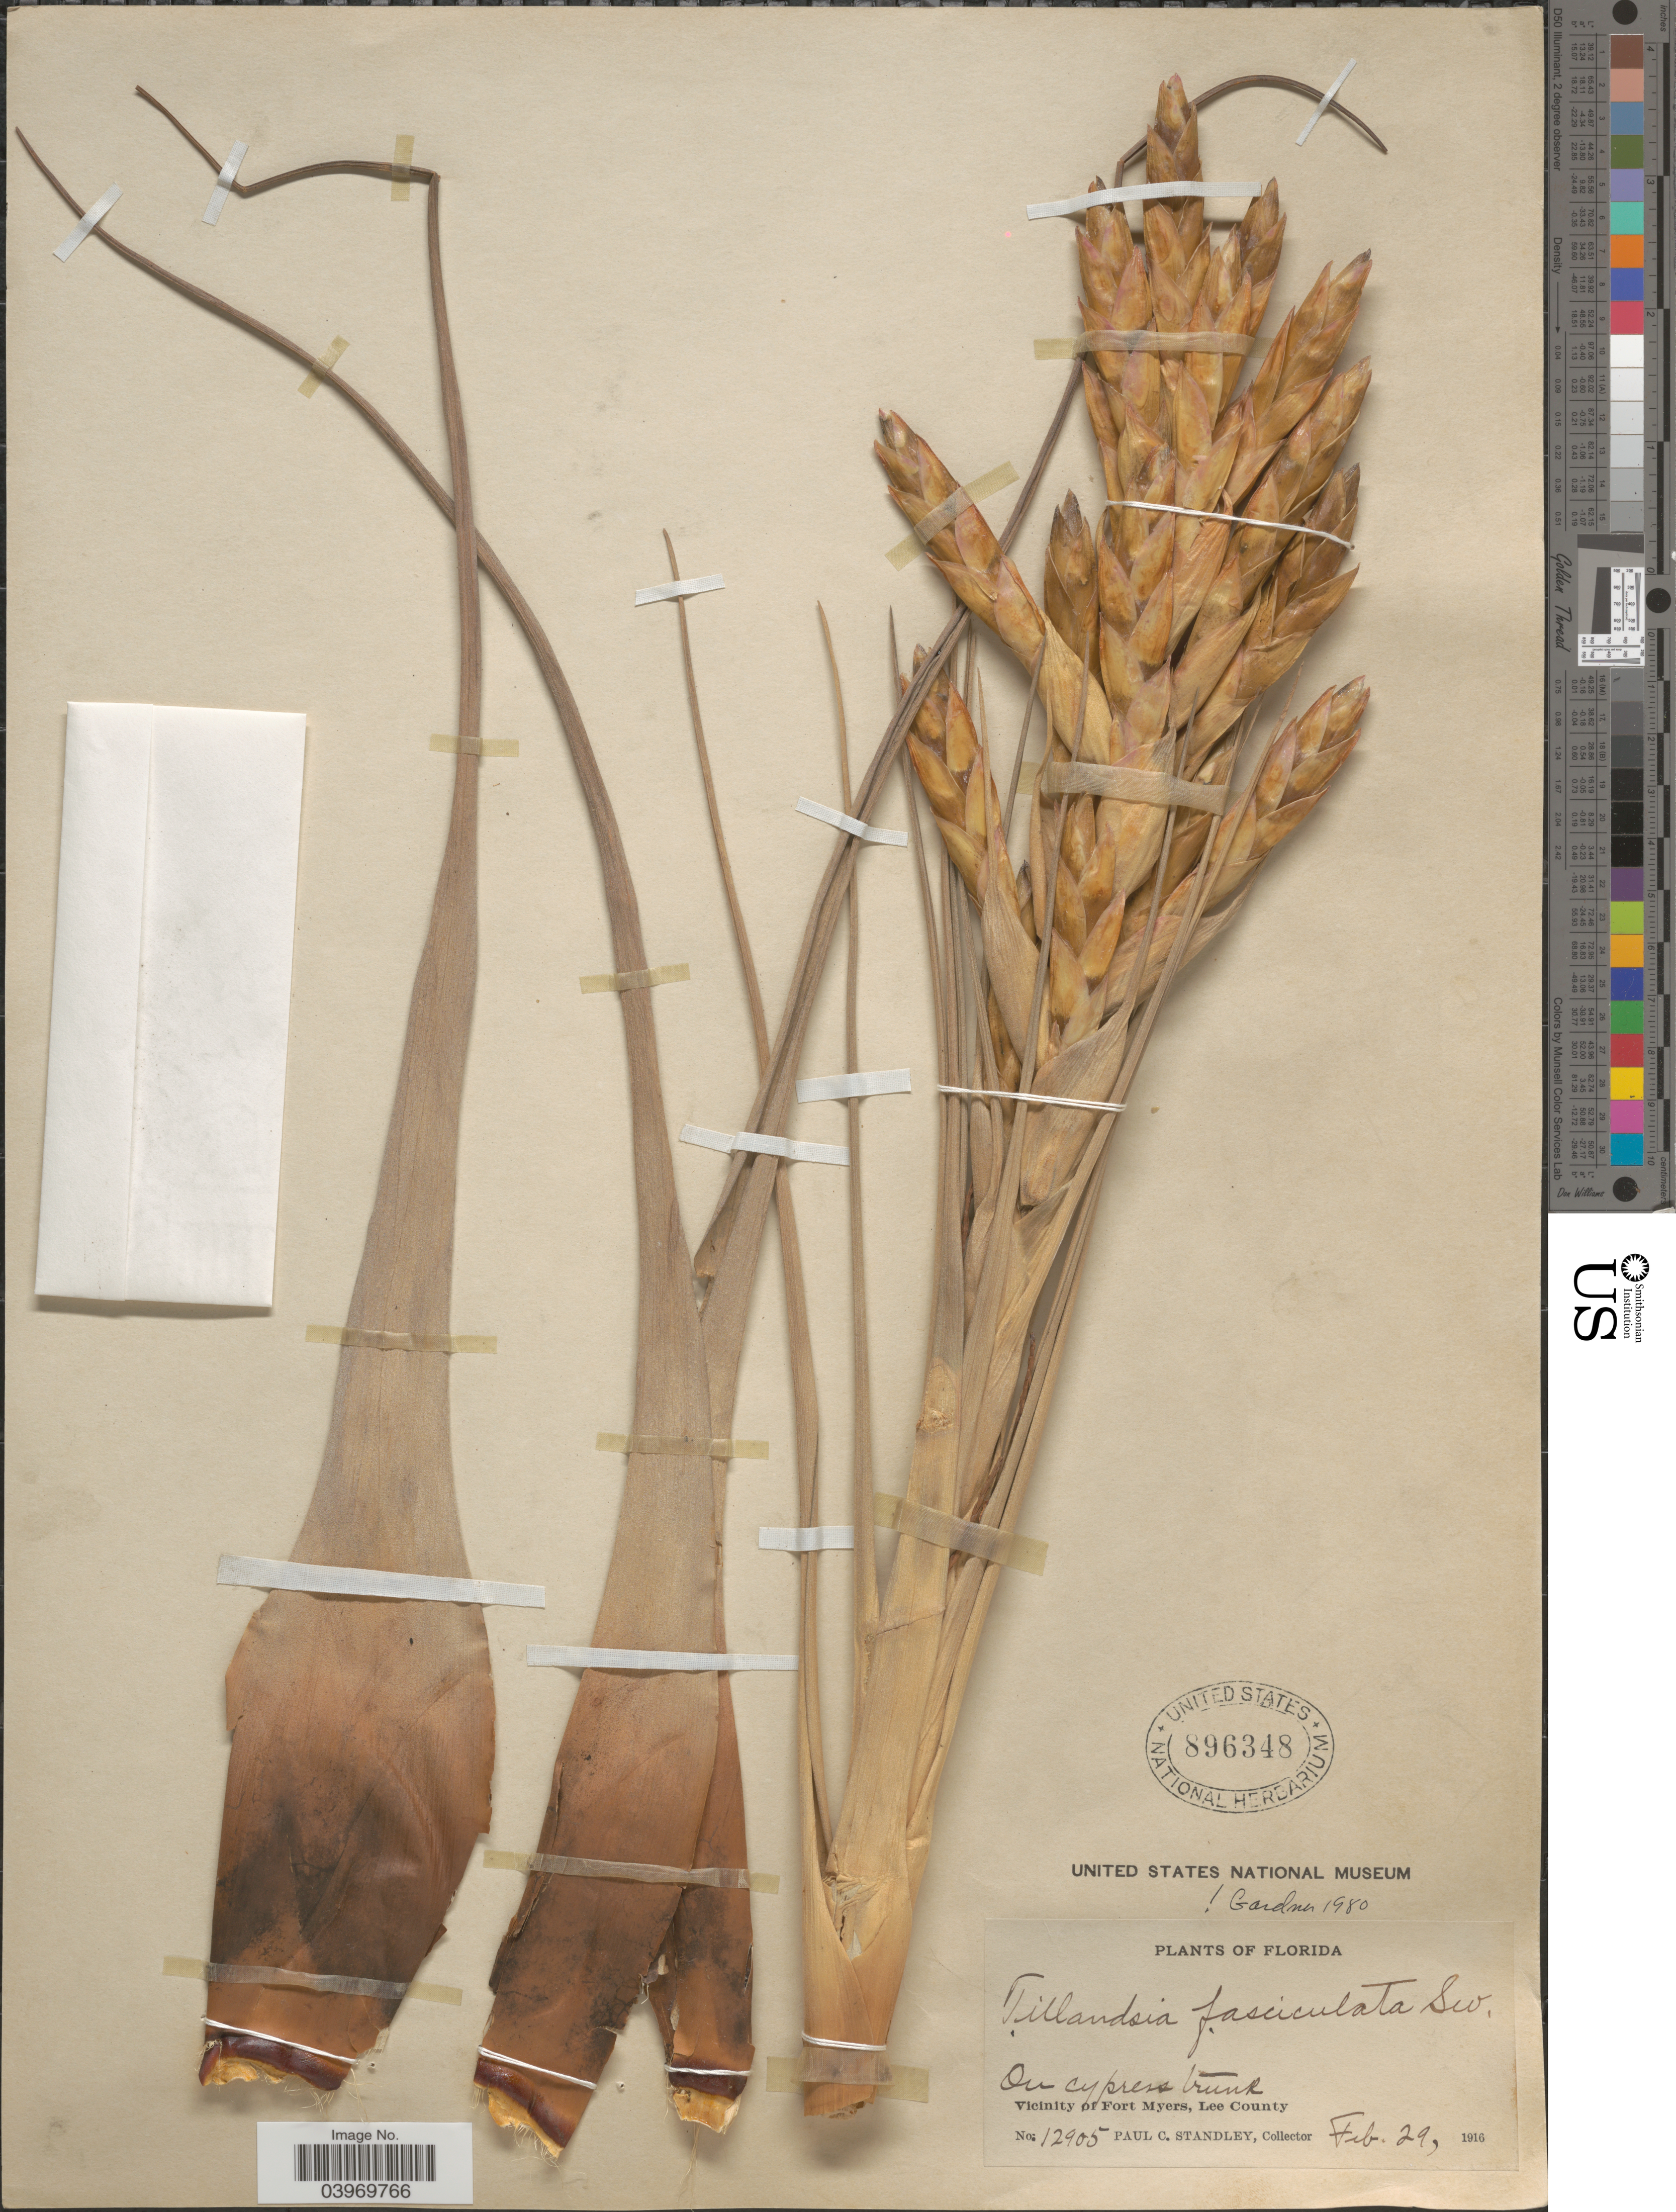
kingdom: Plantae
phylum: Tracheophyta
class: Liliopsida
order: Poales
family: Bromeliaceae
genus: Tillandsia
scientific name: Tillandsia fasciculata var. densispica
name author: Mez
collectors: P. C. Standley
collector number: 12905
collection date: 1916-02-29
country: United States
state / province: Florida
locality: Vicinity of Fort Myers, Lee County.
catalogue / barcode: US 896348